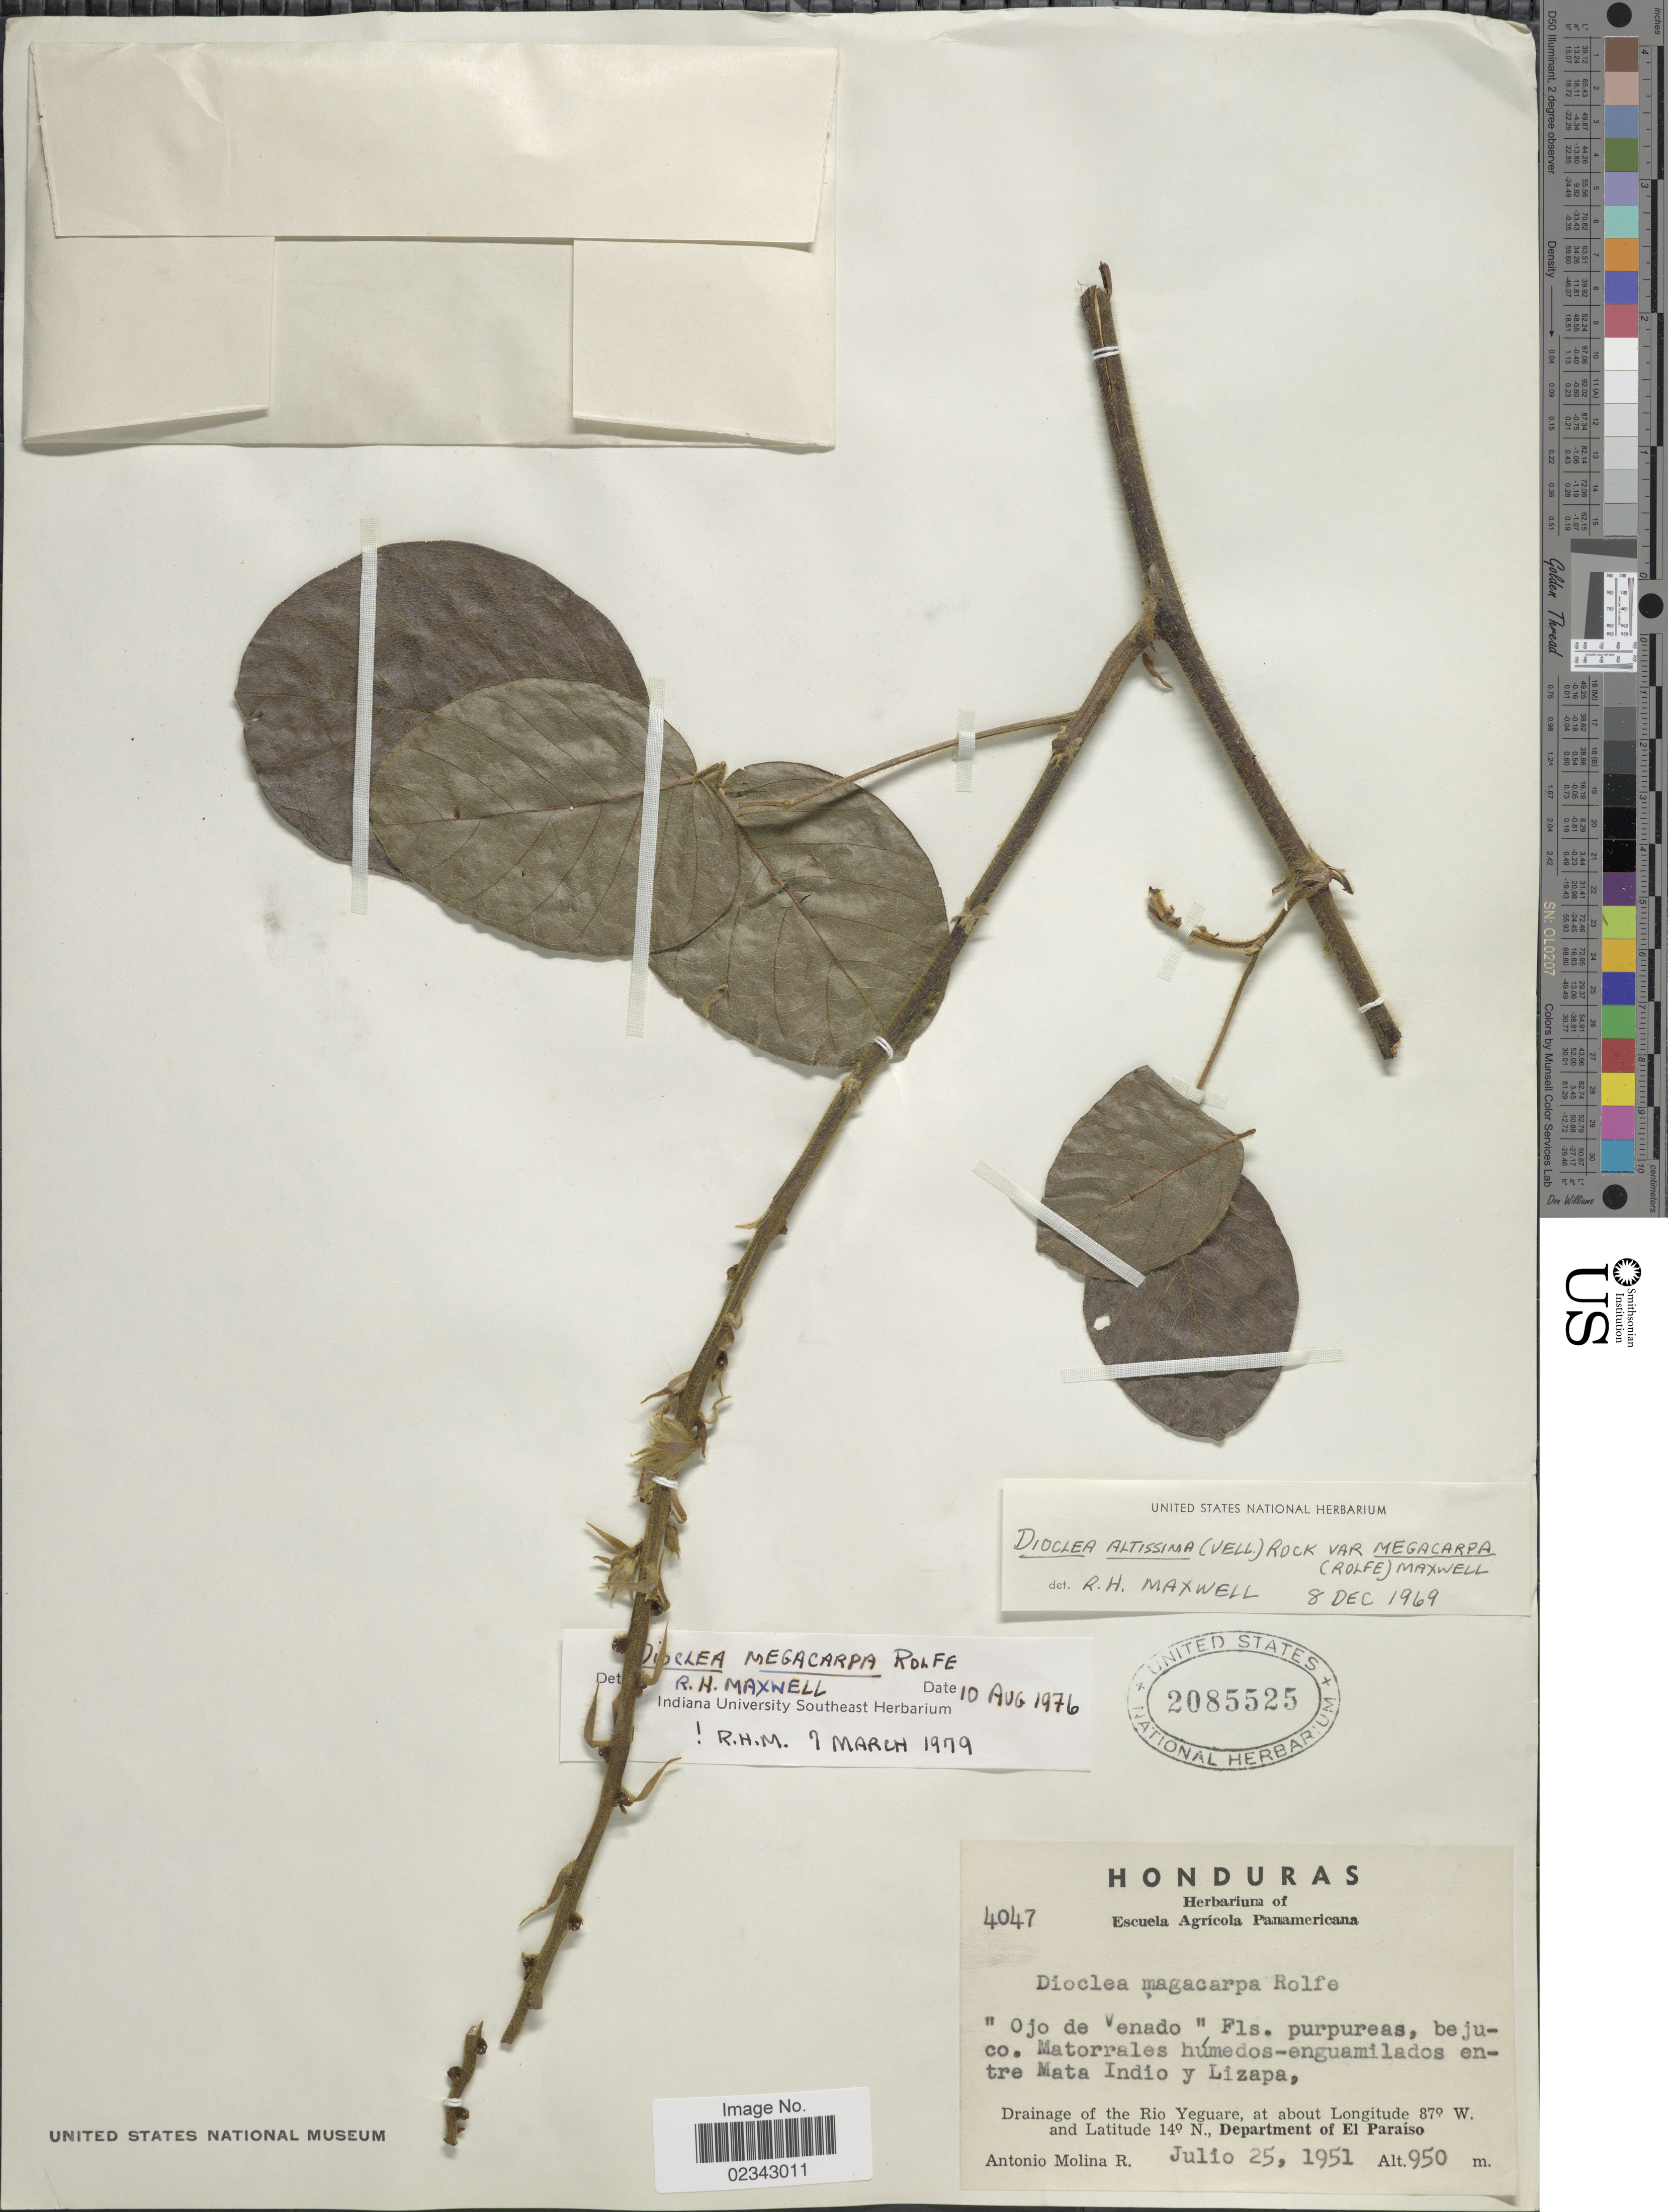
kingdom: Plantae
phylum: Tracheophyta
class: Magnoliopsida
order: Fabales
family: Fabaceae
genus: Macropsychanthus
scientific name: Macropsychanthus megacarpus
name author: (Rolfe) L.P. Queiroz & Snak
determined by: Strong, Mark T., (BOT), Smithsonian Institution - National Museum of Natural History (UNITED STATES)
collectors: A. Molina R.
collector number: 4047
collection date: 1951-07-25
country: Honduras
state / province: El Paraíso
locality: Matorrales húmedos-enguamilados entre Mata Indio y Lizapa, Drainage of the Rio Yeguare, Department of El Paraiso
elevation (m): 950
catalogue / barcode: US 2085525